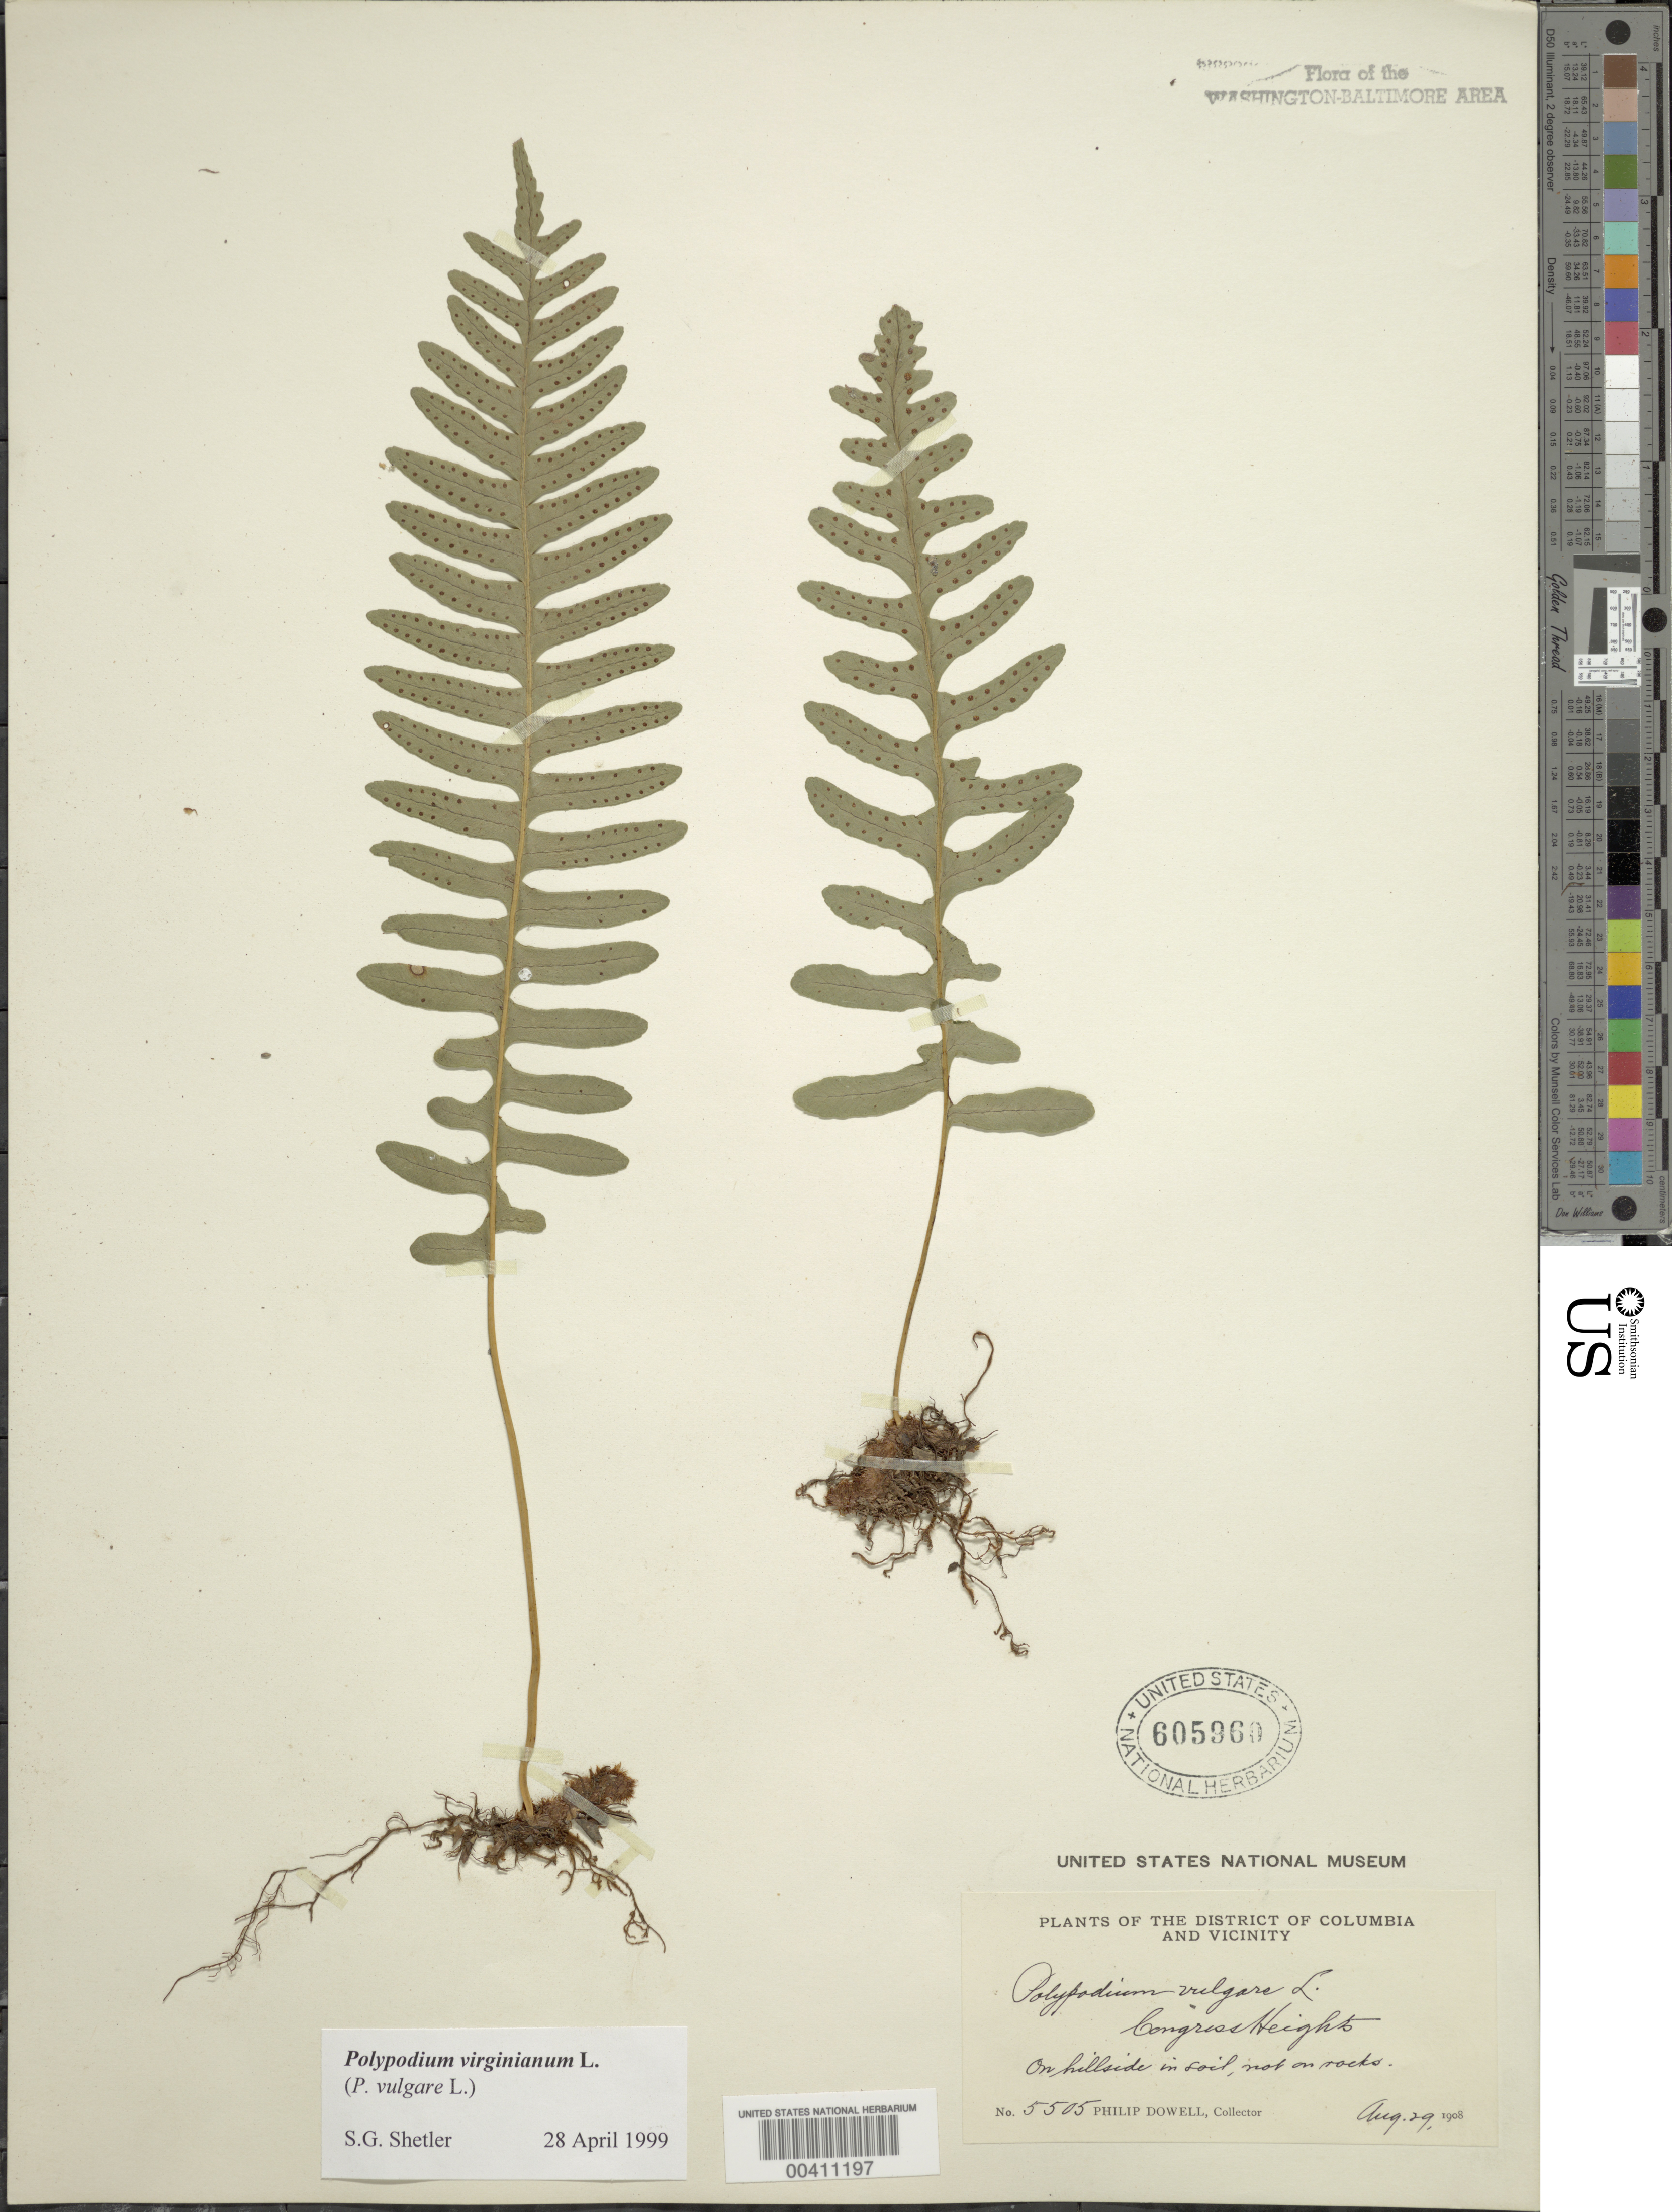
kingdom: Plantae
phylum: Tracheophyta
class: Polypodiopsida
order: Polypodiales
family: Polypodiaceae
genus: Polypodium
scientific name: Polypodium virginianum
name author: L.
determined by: Shetler, Stanwyn G., (US), NMNH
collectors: P. Dowell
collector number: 5505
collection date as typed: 29 Aug 1908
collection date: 1908-08-29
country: United States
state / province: District of Columbia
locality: Congress Heights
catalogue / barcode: US 605960